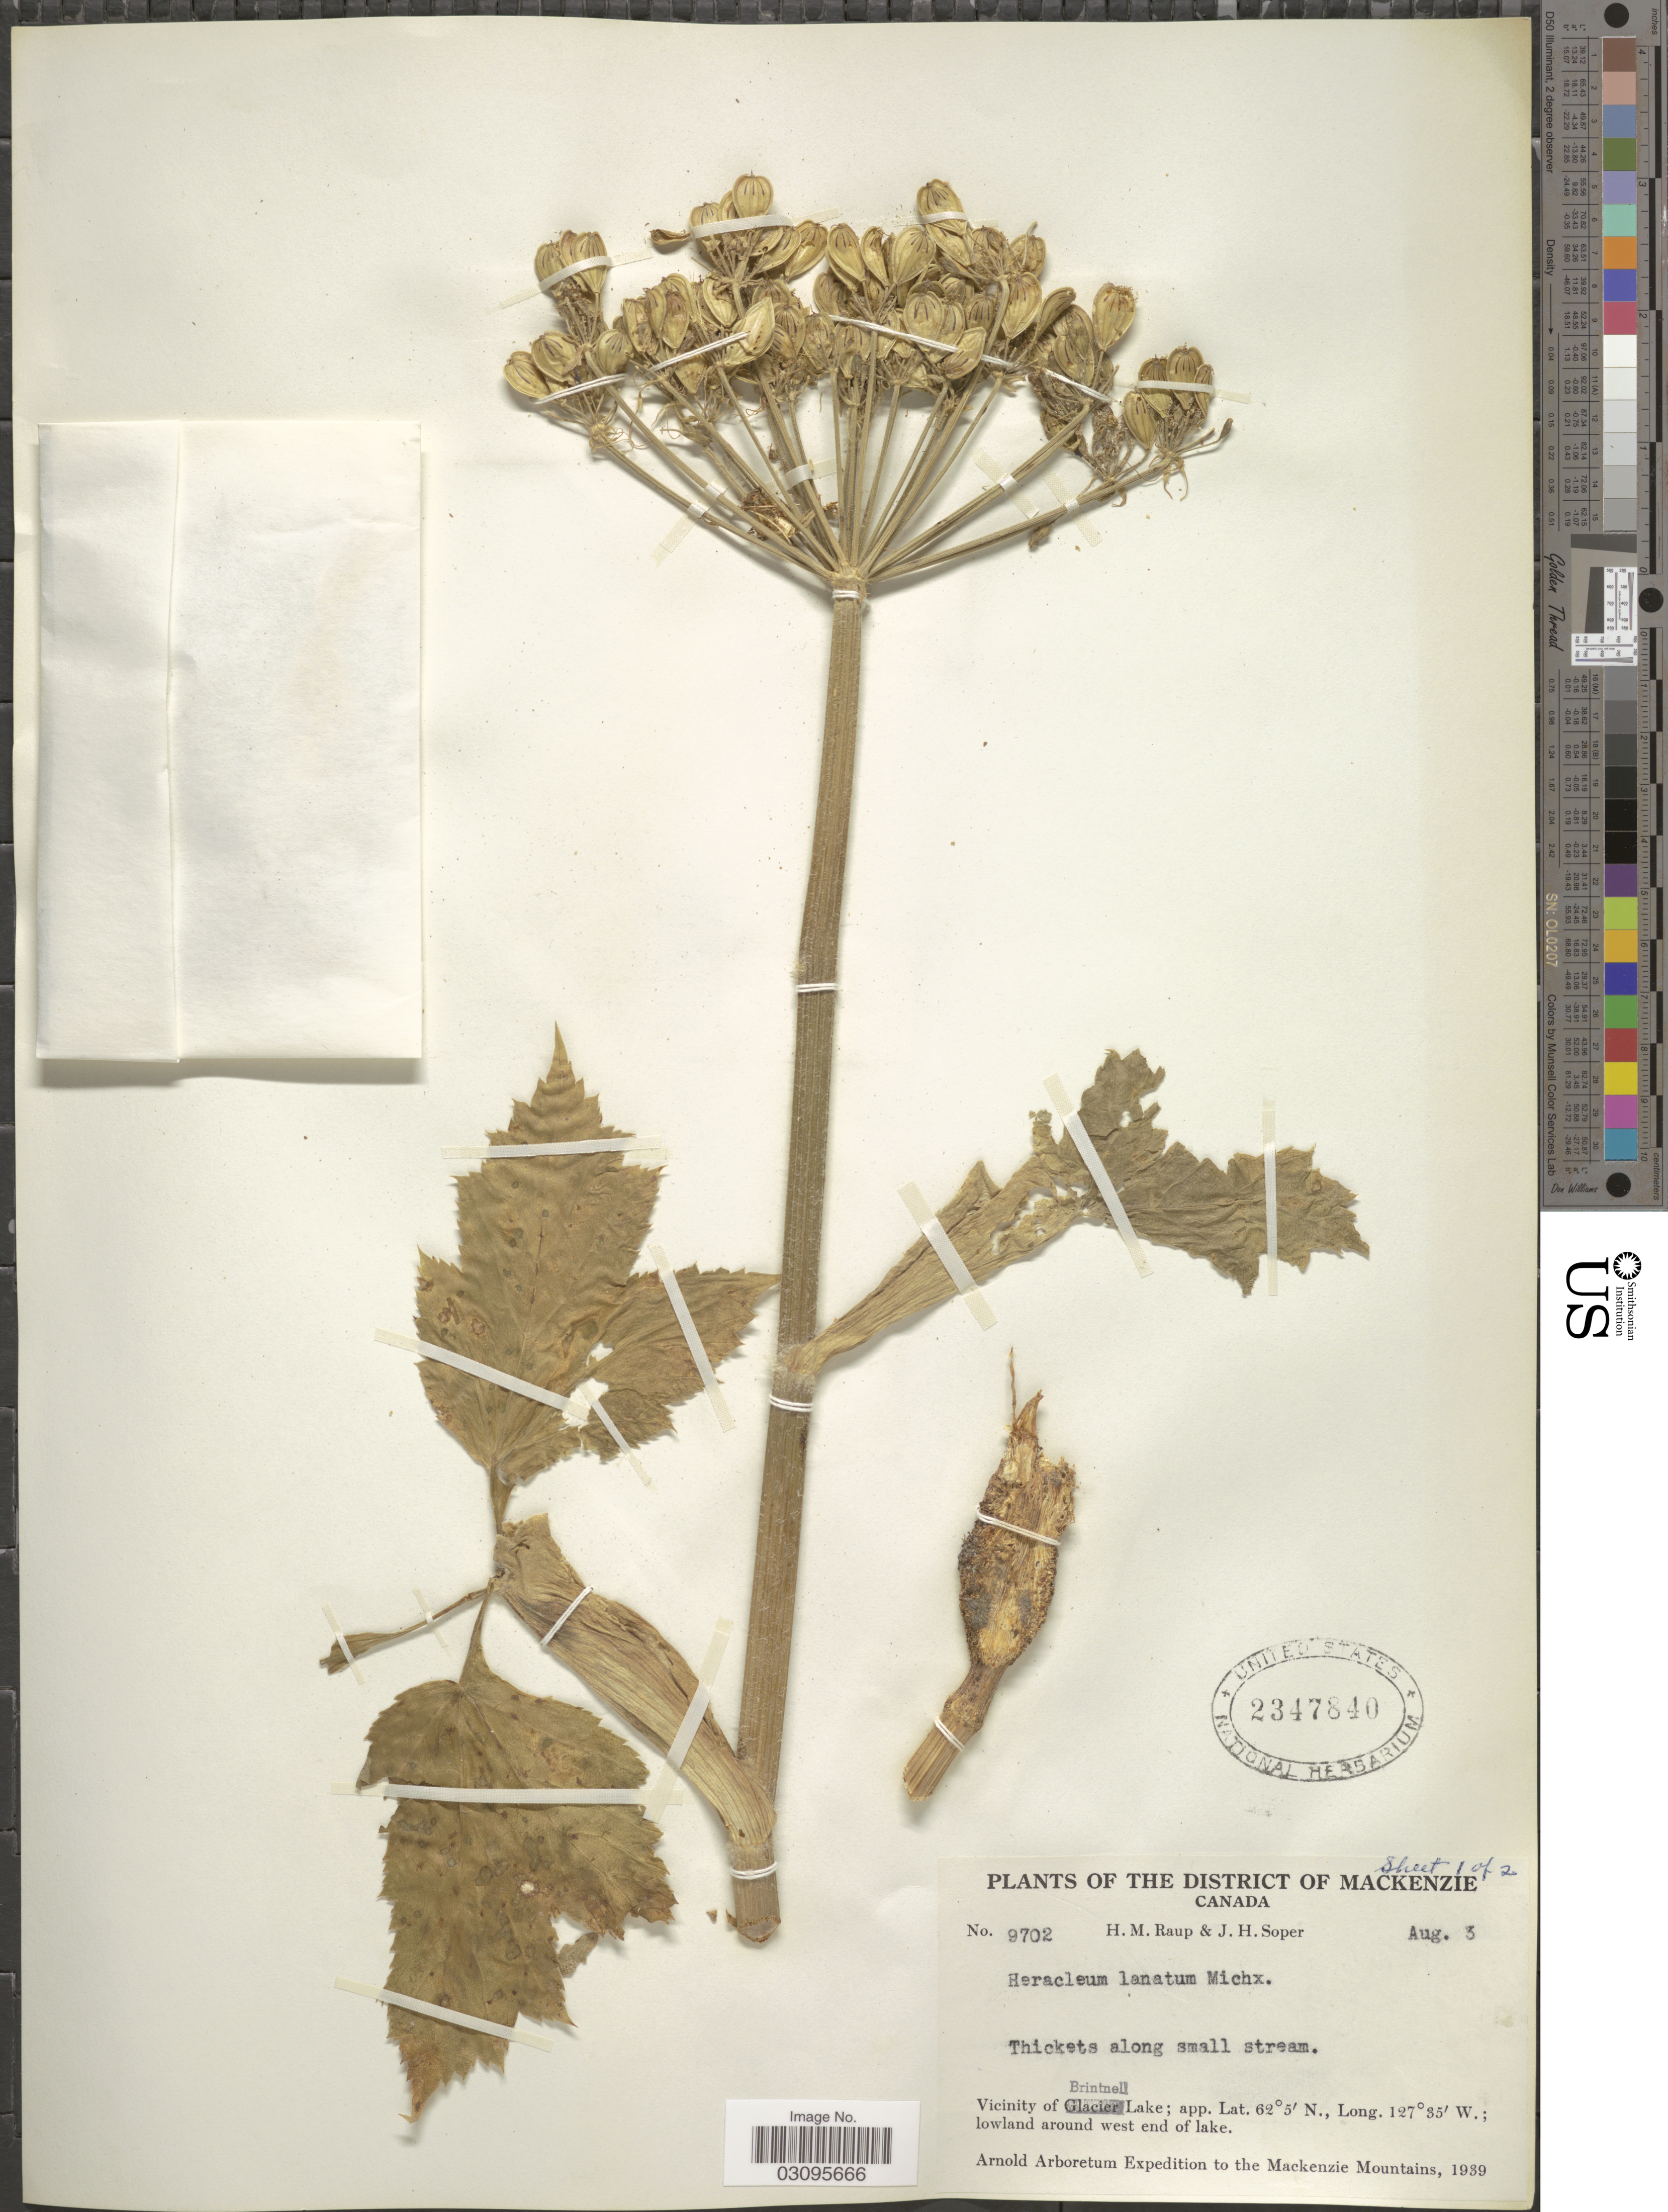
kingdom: Plantae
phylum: Tracheophyta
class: Magnoliopsida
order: Apiales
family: Apiaceae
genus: Heracleum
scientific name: Heracleum lanatum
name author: Michx.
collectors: H. Raup & J. H. Soper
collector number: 9702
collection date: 1939-08-03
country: Canada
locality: The District of Mackenzie, Vicinity of Brintnell Lake, lowland around west end of lake.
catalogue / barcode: US 2347840